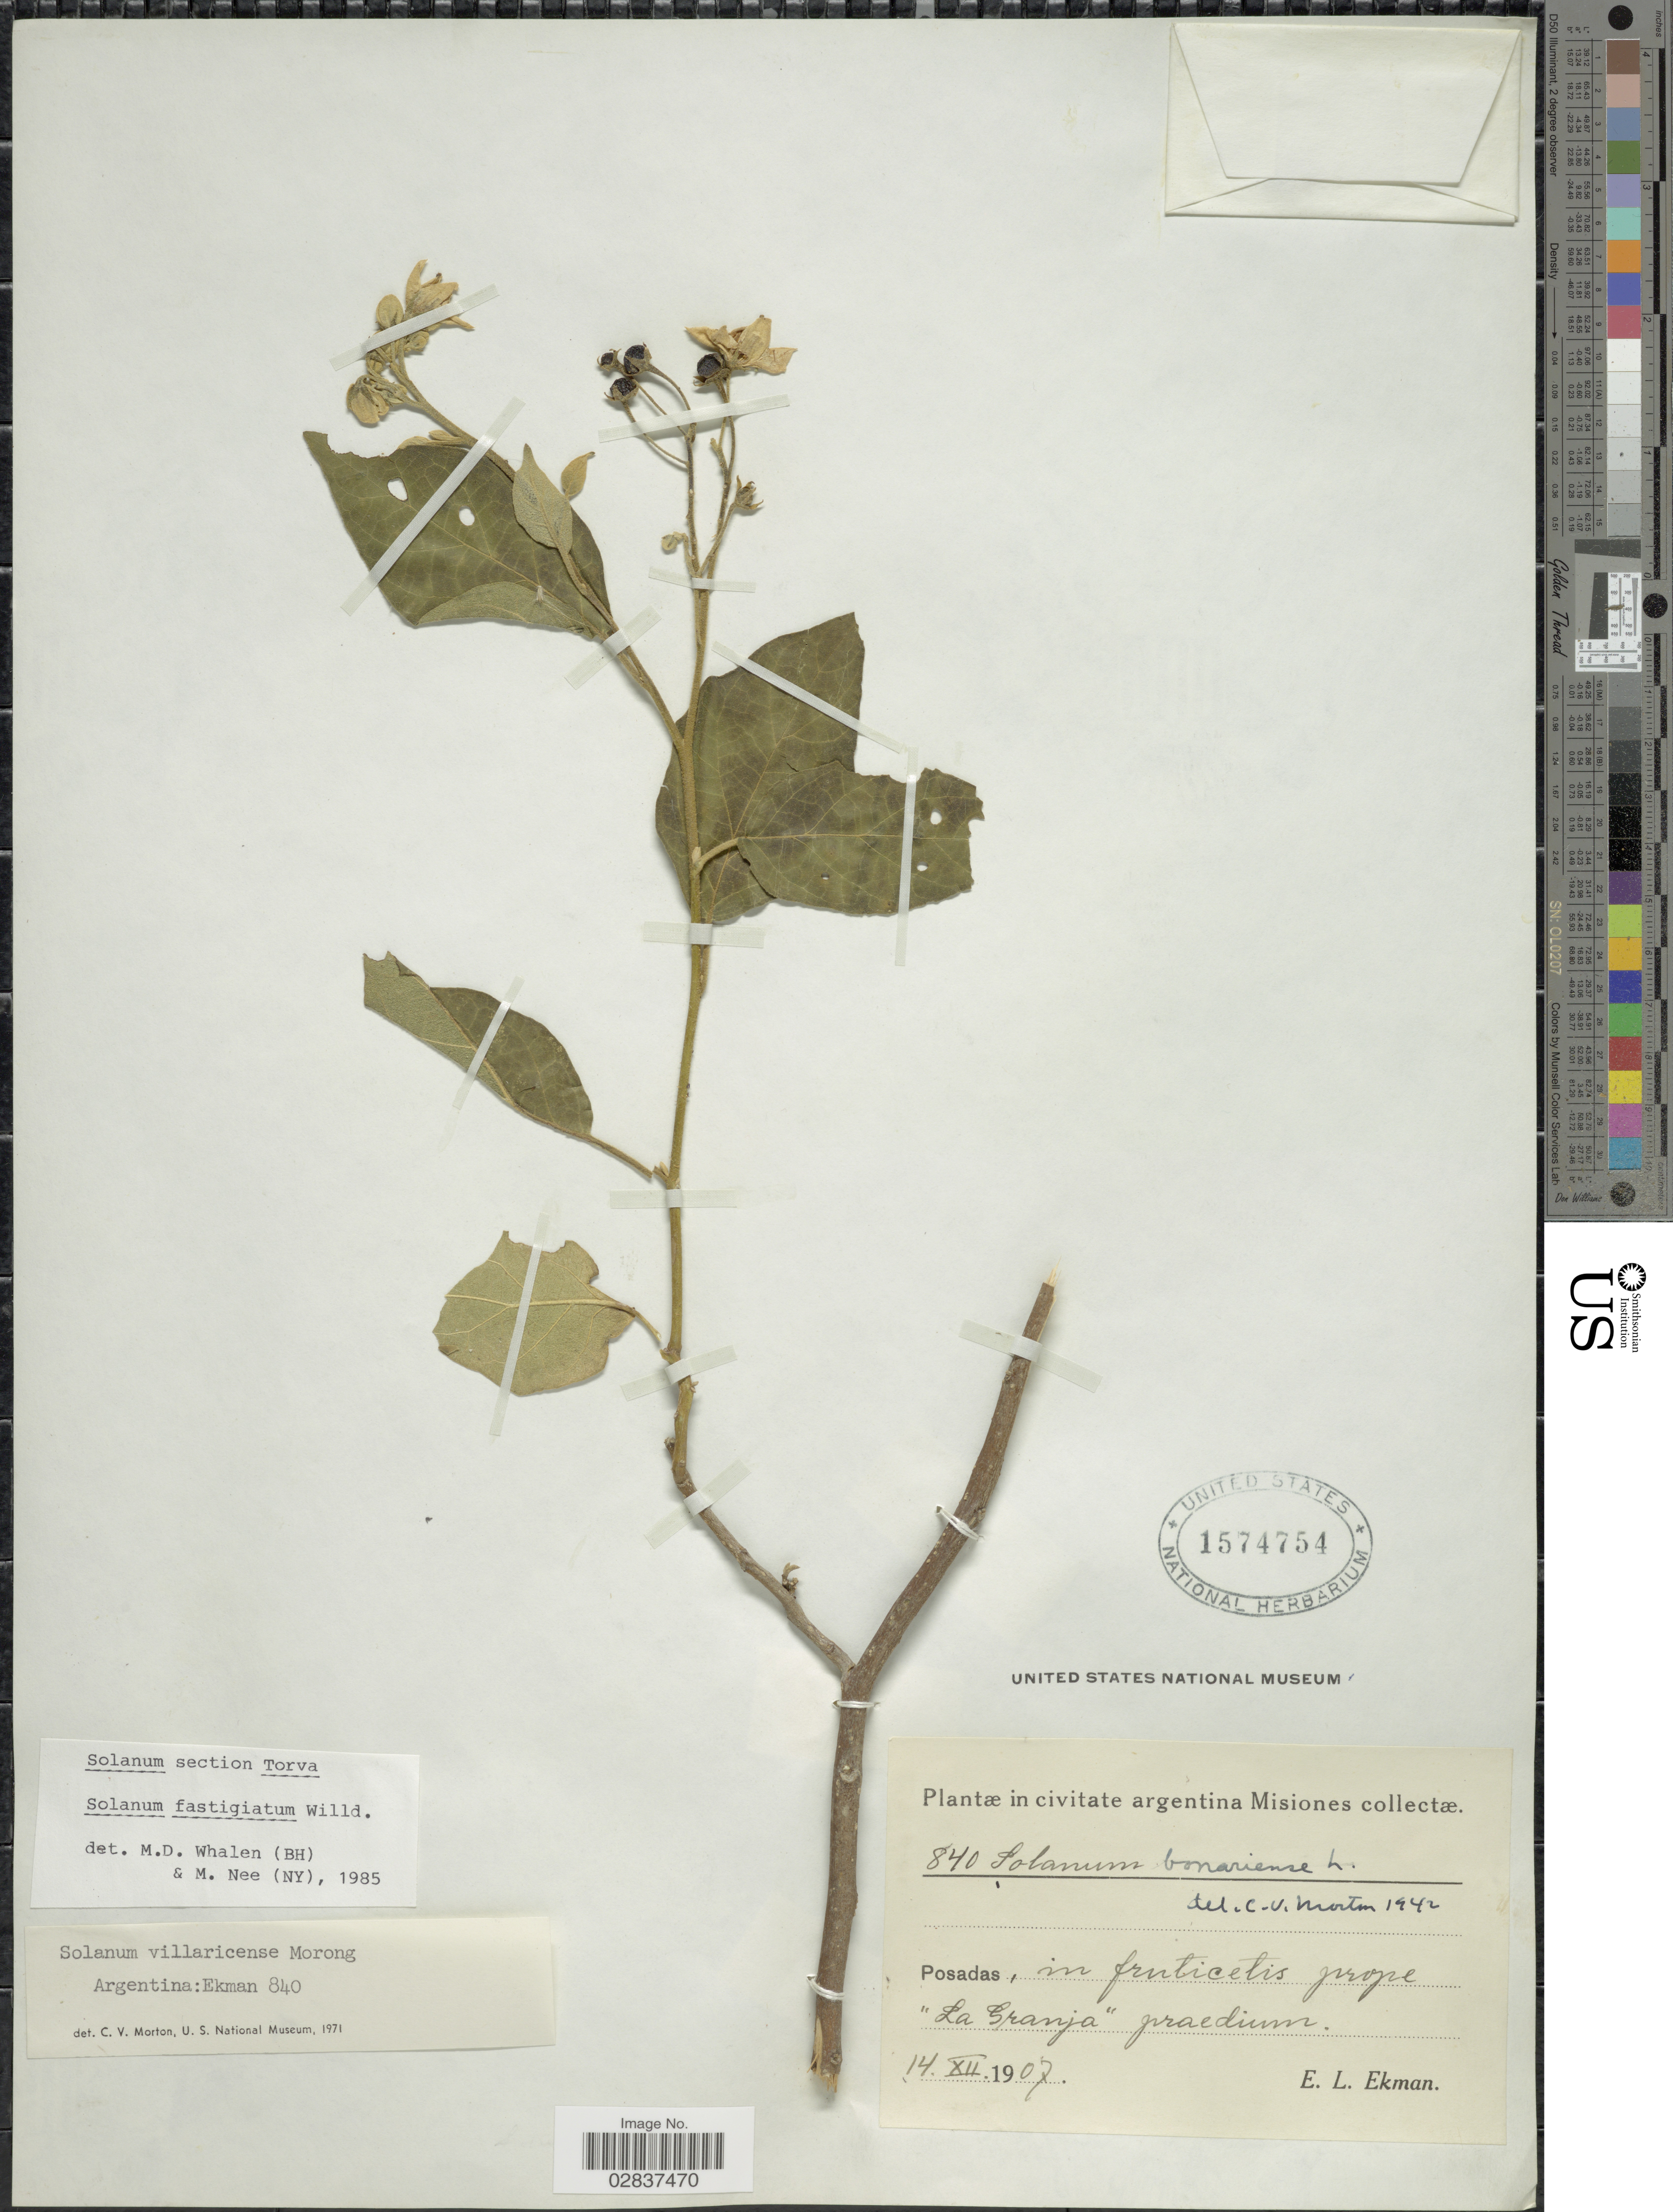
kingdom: Plantae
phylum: Tracheophyta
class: Magnoliopsida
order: Solanales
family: Solanaceae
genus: Solanum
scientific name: Solanum fastigiatum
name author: Willd.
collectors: E. L. Ekman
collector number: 840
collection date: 1907-12-14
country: Argentina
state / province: Misiones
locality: In civitate argentina Misiones. Posadas, in fruticetis prope "La Granja" praedium.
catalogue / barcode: US 1574754